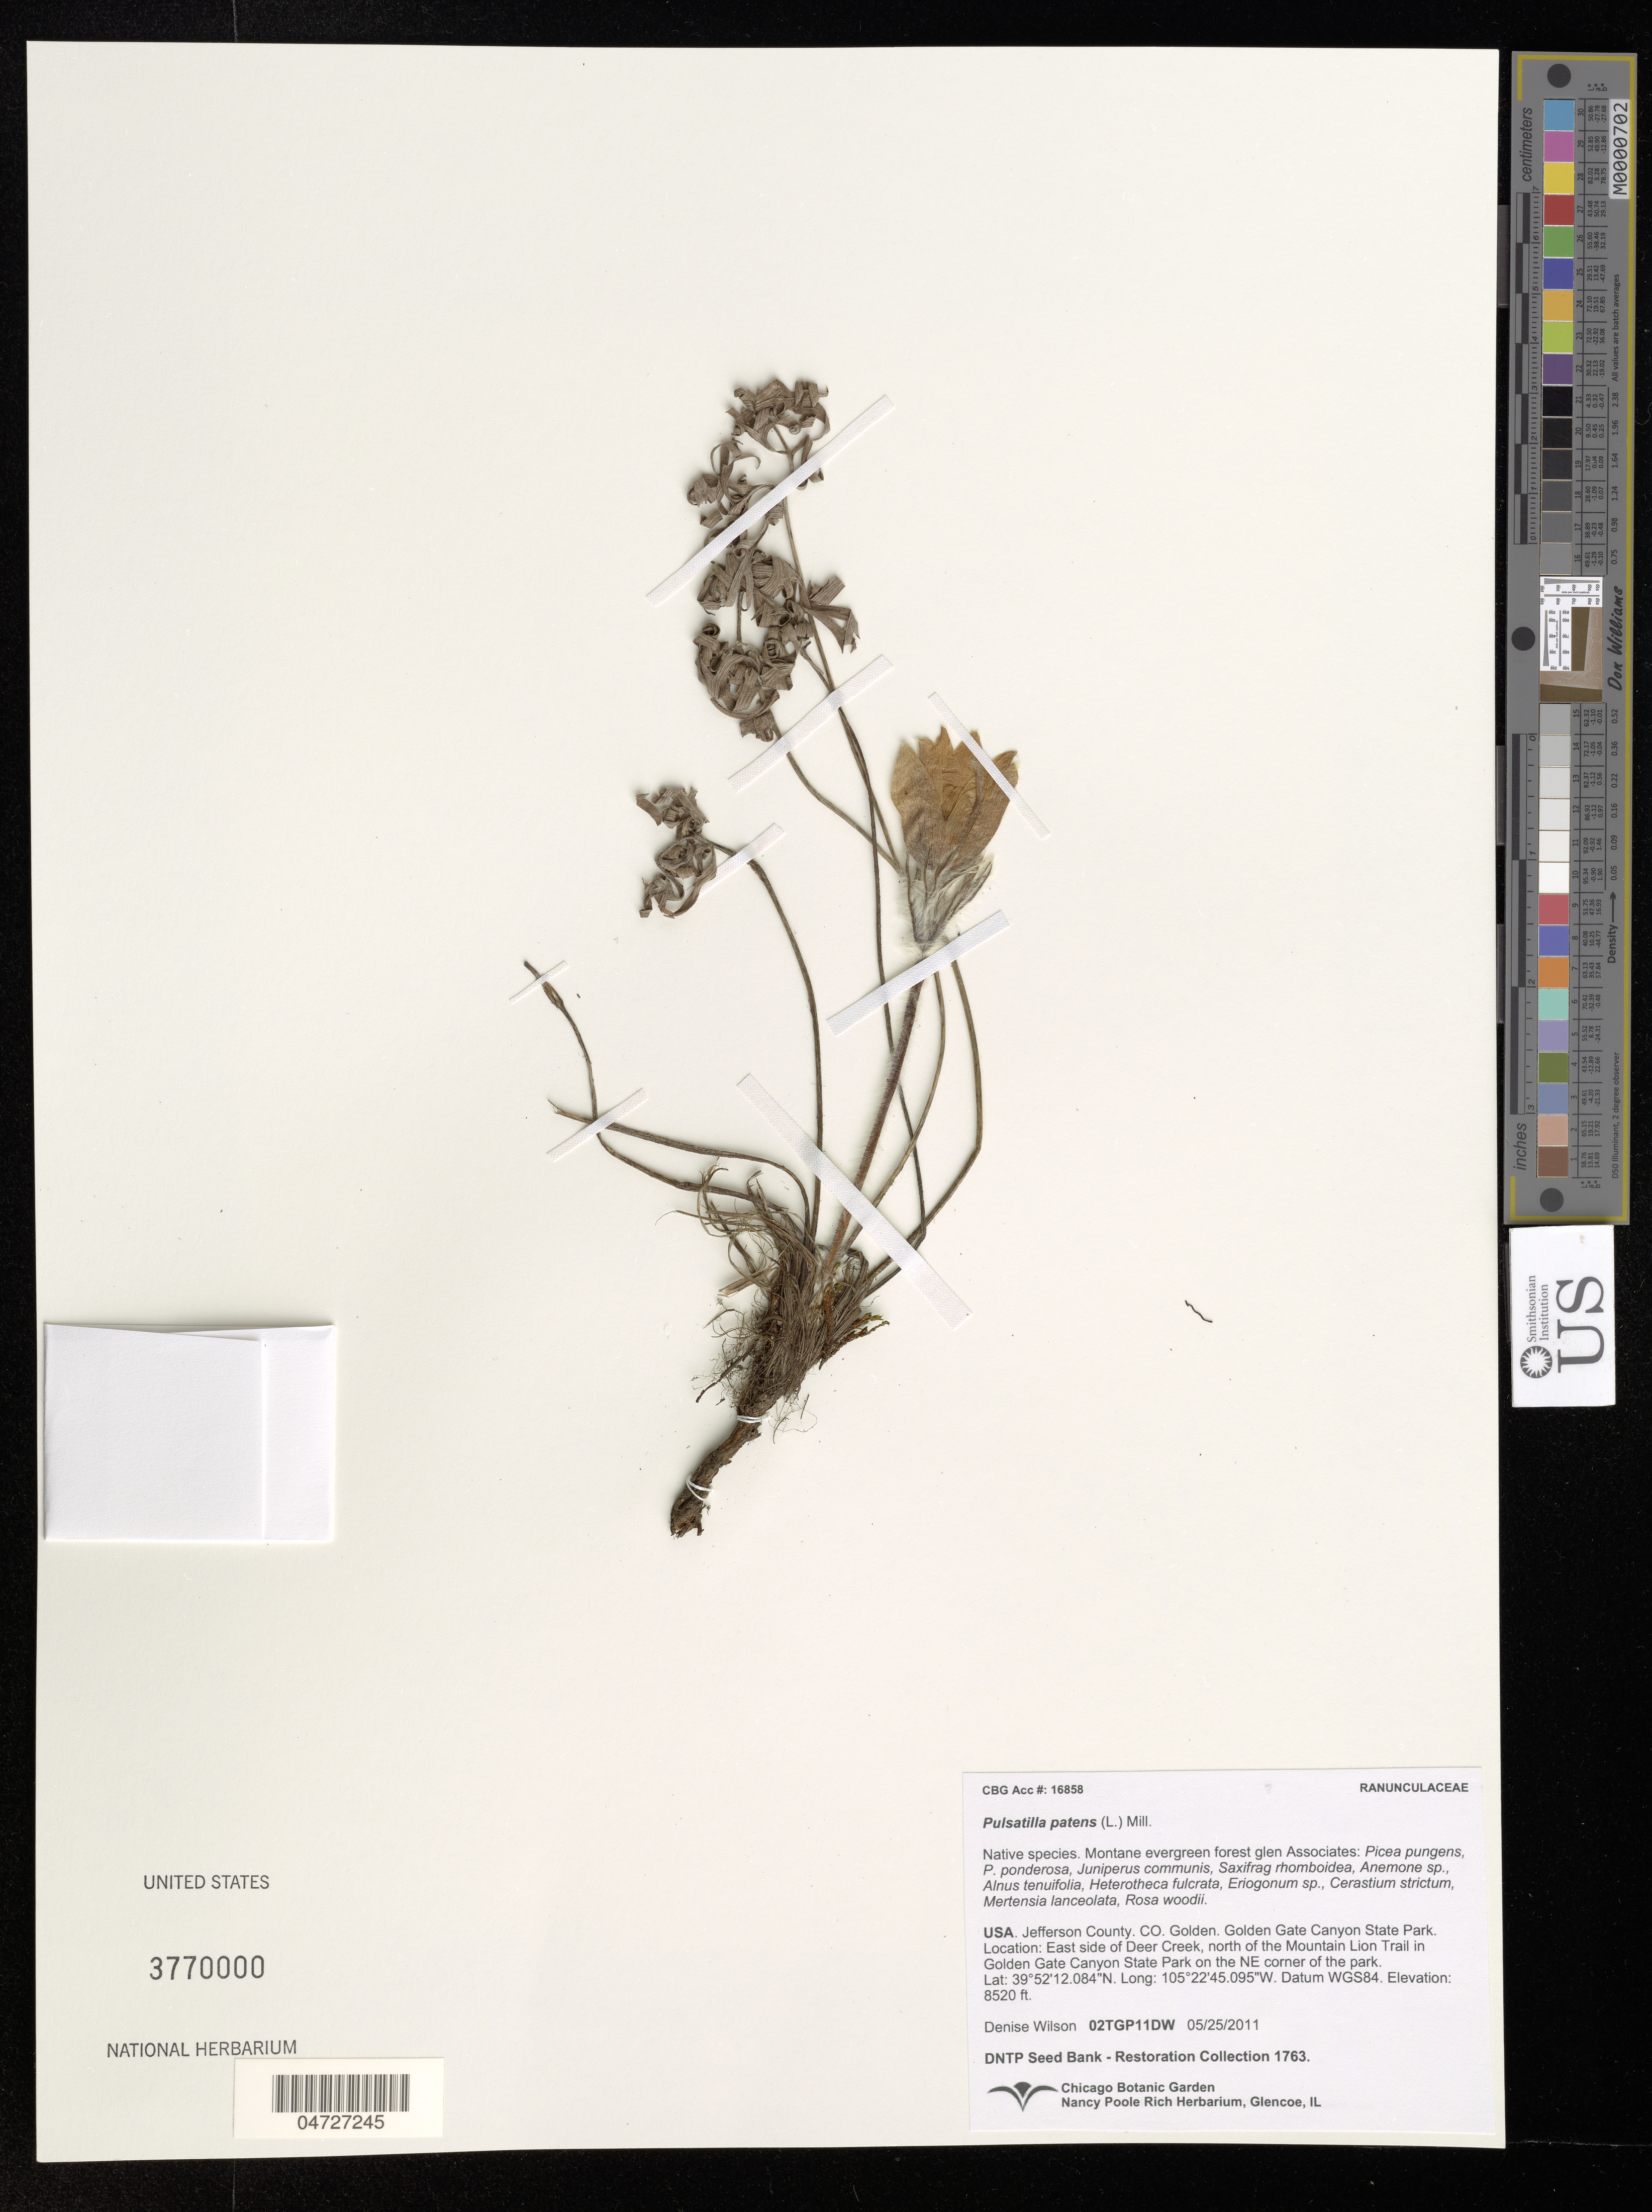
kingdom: Plantae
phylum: Tracheophyta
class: Magnoliopsida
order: Ranunculales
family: Ranunculaceae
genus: Pulsatilla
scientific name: Pulsatilla patens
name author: (L.) Mill.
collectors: D. Wilson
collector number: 02TGP11DW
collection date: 2011-05-25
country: United States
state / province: Colorado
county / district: Jefferson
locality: Jefferson County. CO. Golden. Golden Gate Canyon State Park. East side of Deer Creek, north of the Mountain Lion Trail in Golden Gate Canyon State Park on the NE corner of the park.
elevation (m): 2597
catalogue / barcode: US 370000